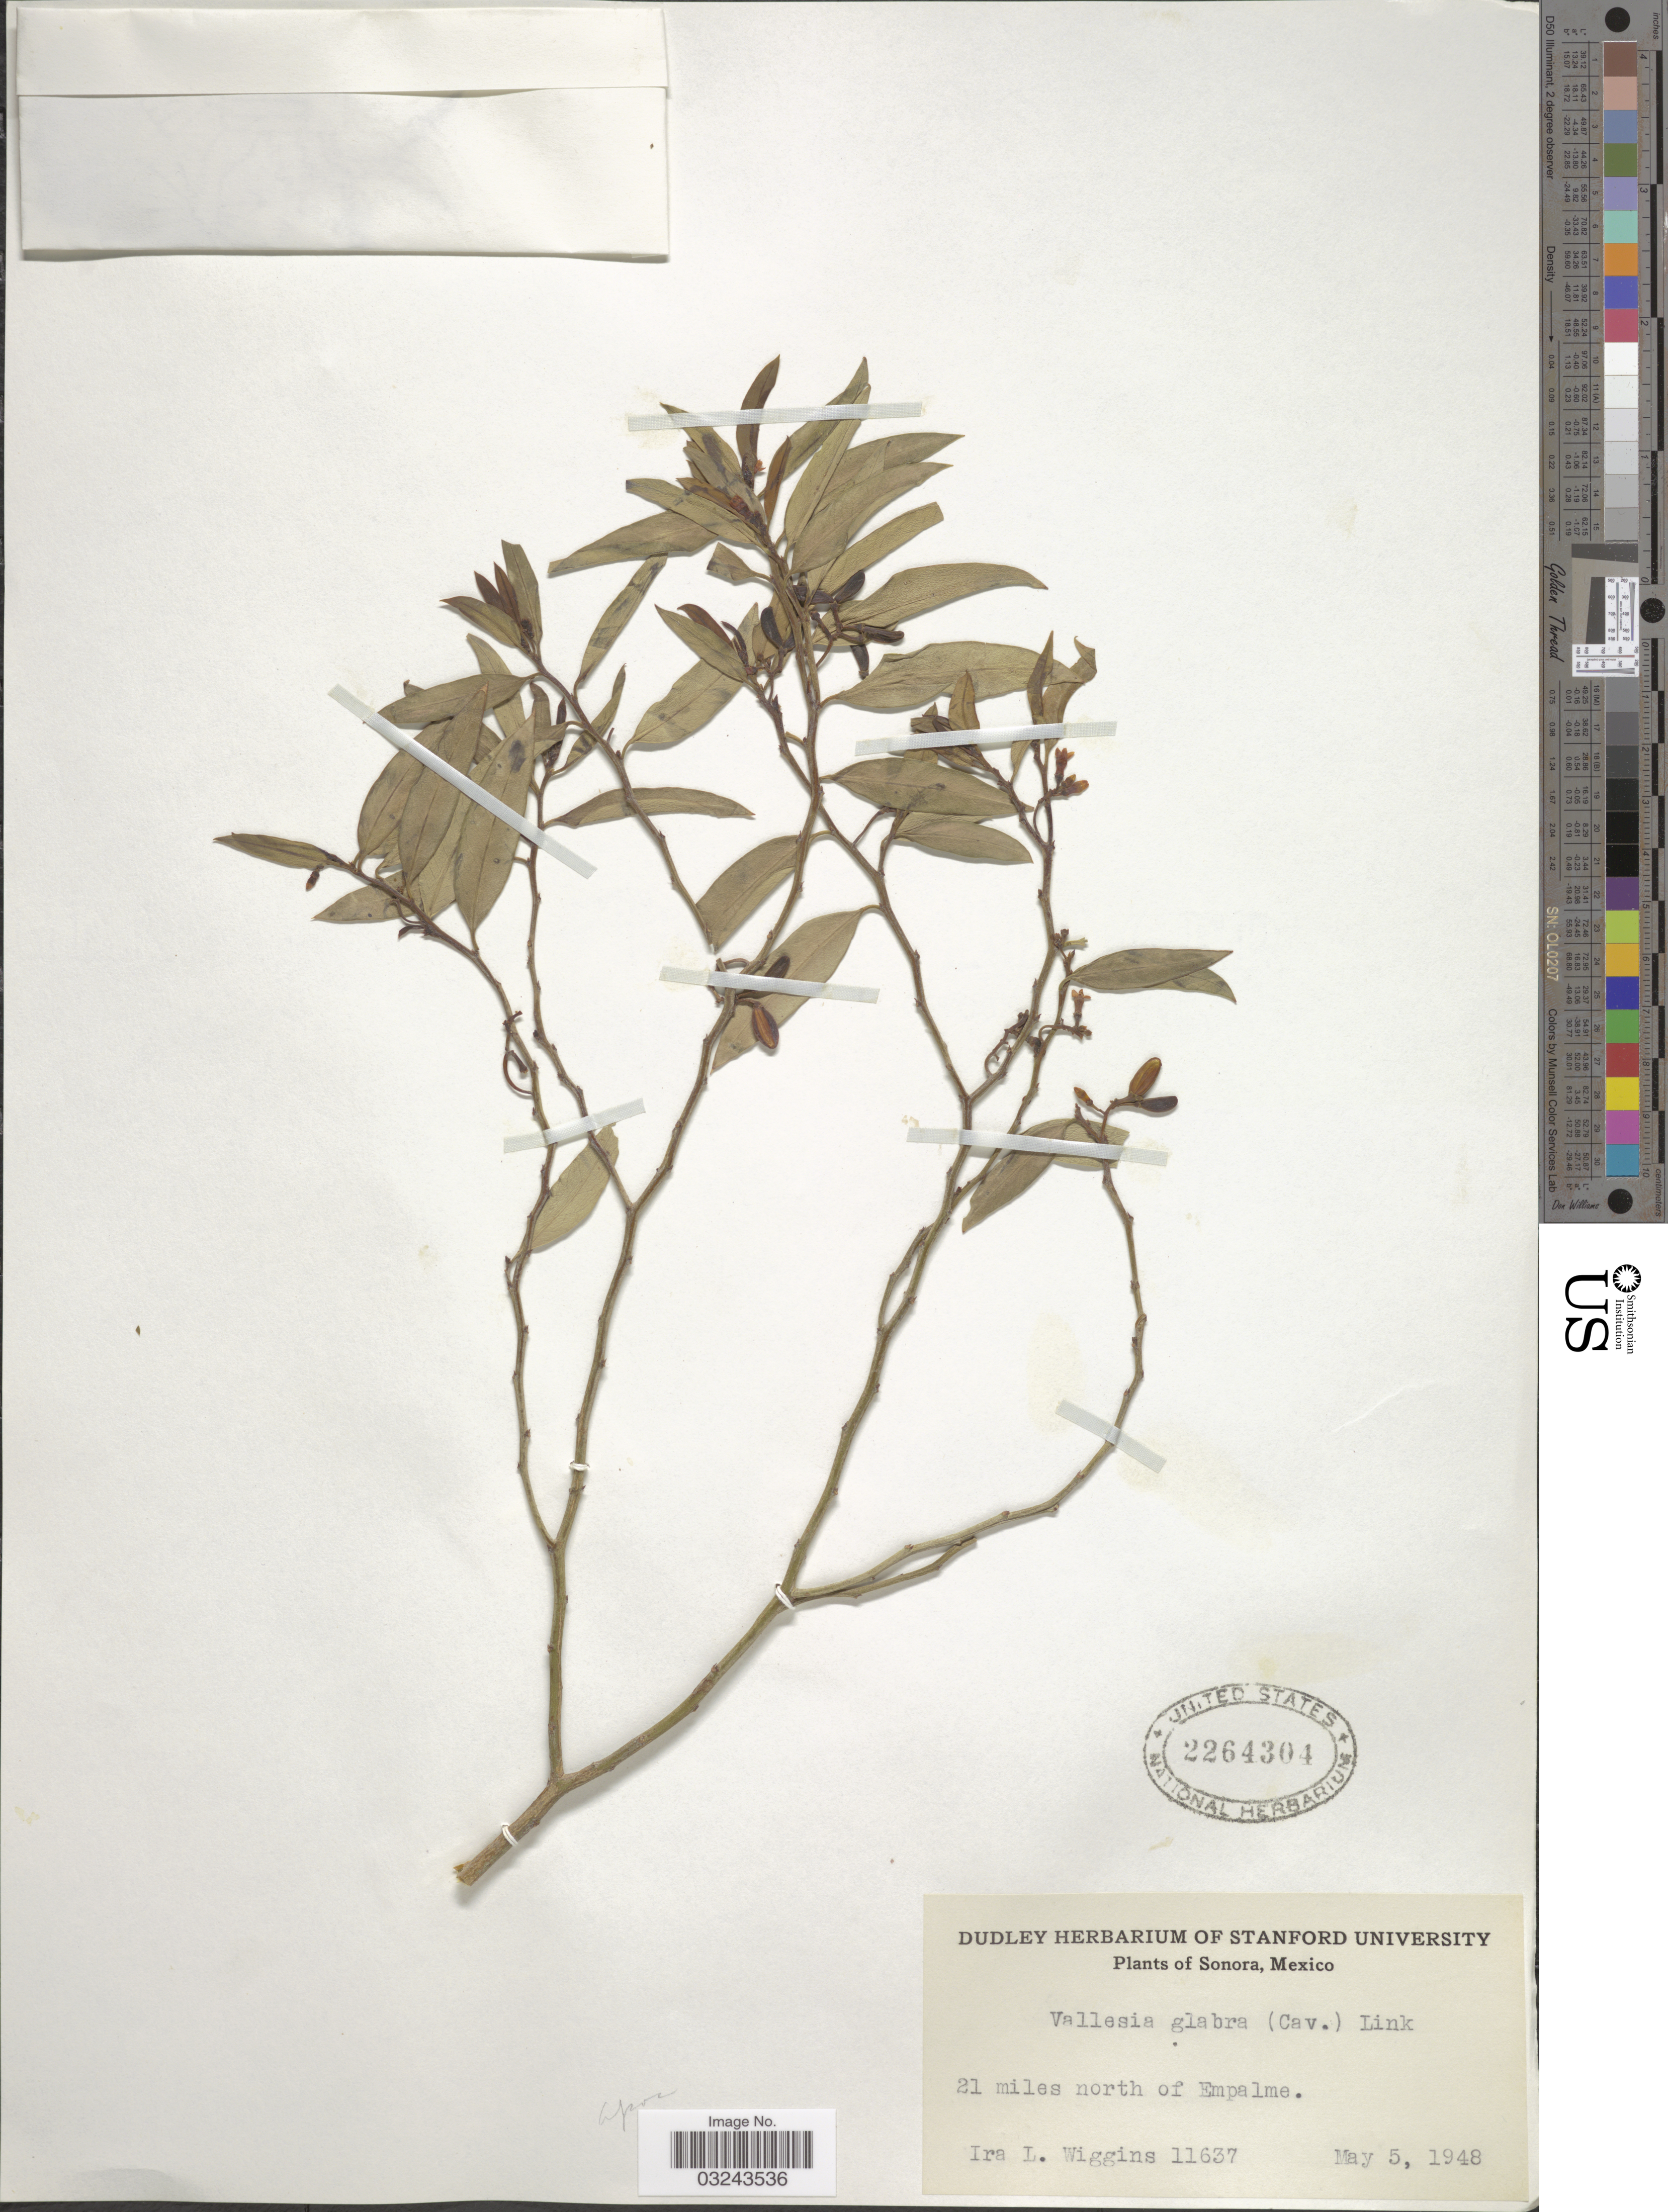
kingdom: Plantae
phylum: Tracheophyta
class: Magnoliopsida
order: Gentianales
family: Apocynaceae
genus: Vallesia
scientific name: Vallesia glabra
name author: (Cav.) Link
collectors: I. L. Wiggins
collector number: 11637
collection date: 1948-05-05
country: Mexico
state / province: Sonora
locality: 21 miles north of Empalme.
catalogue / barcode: US 2264304